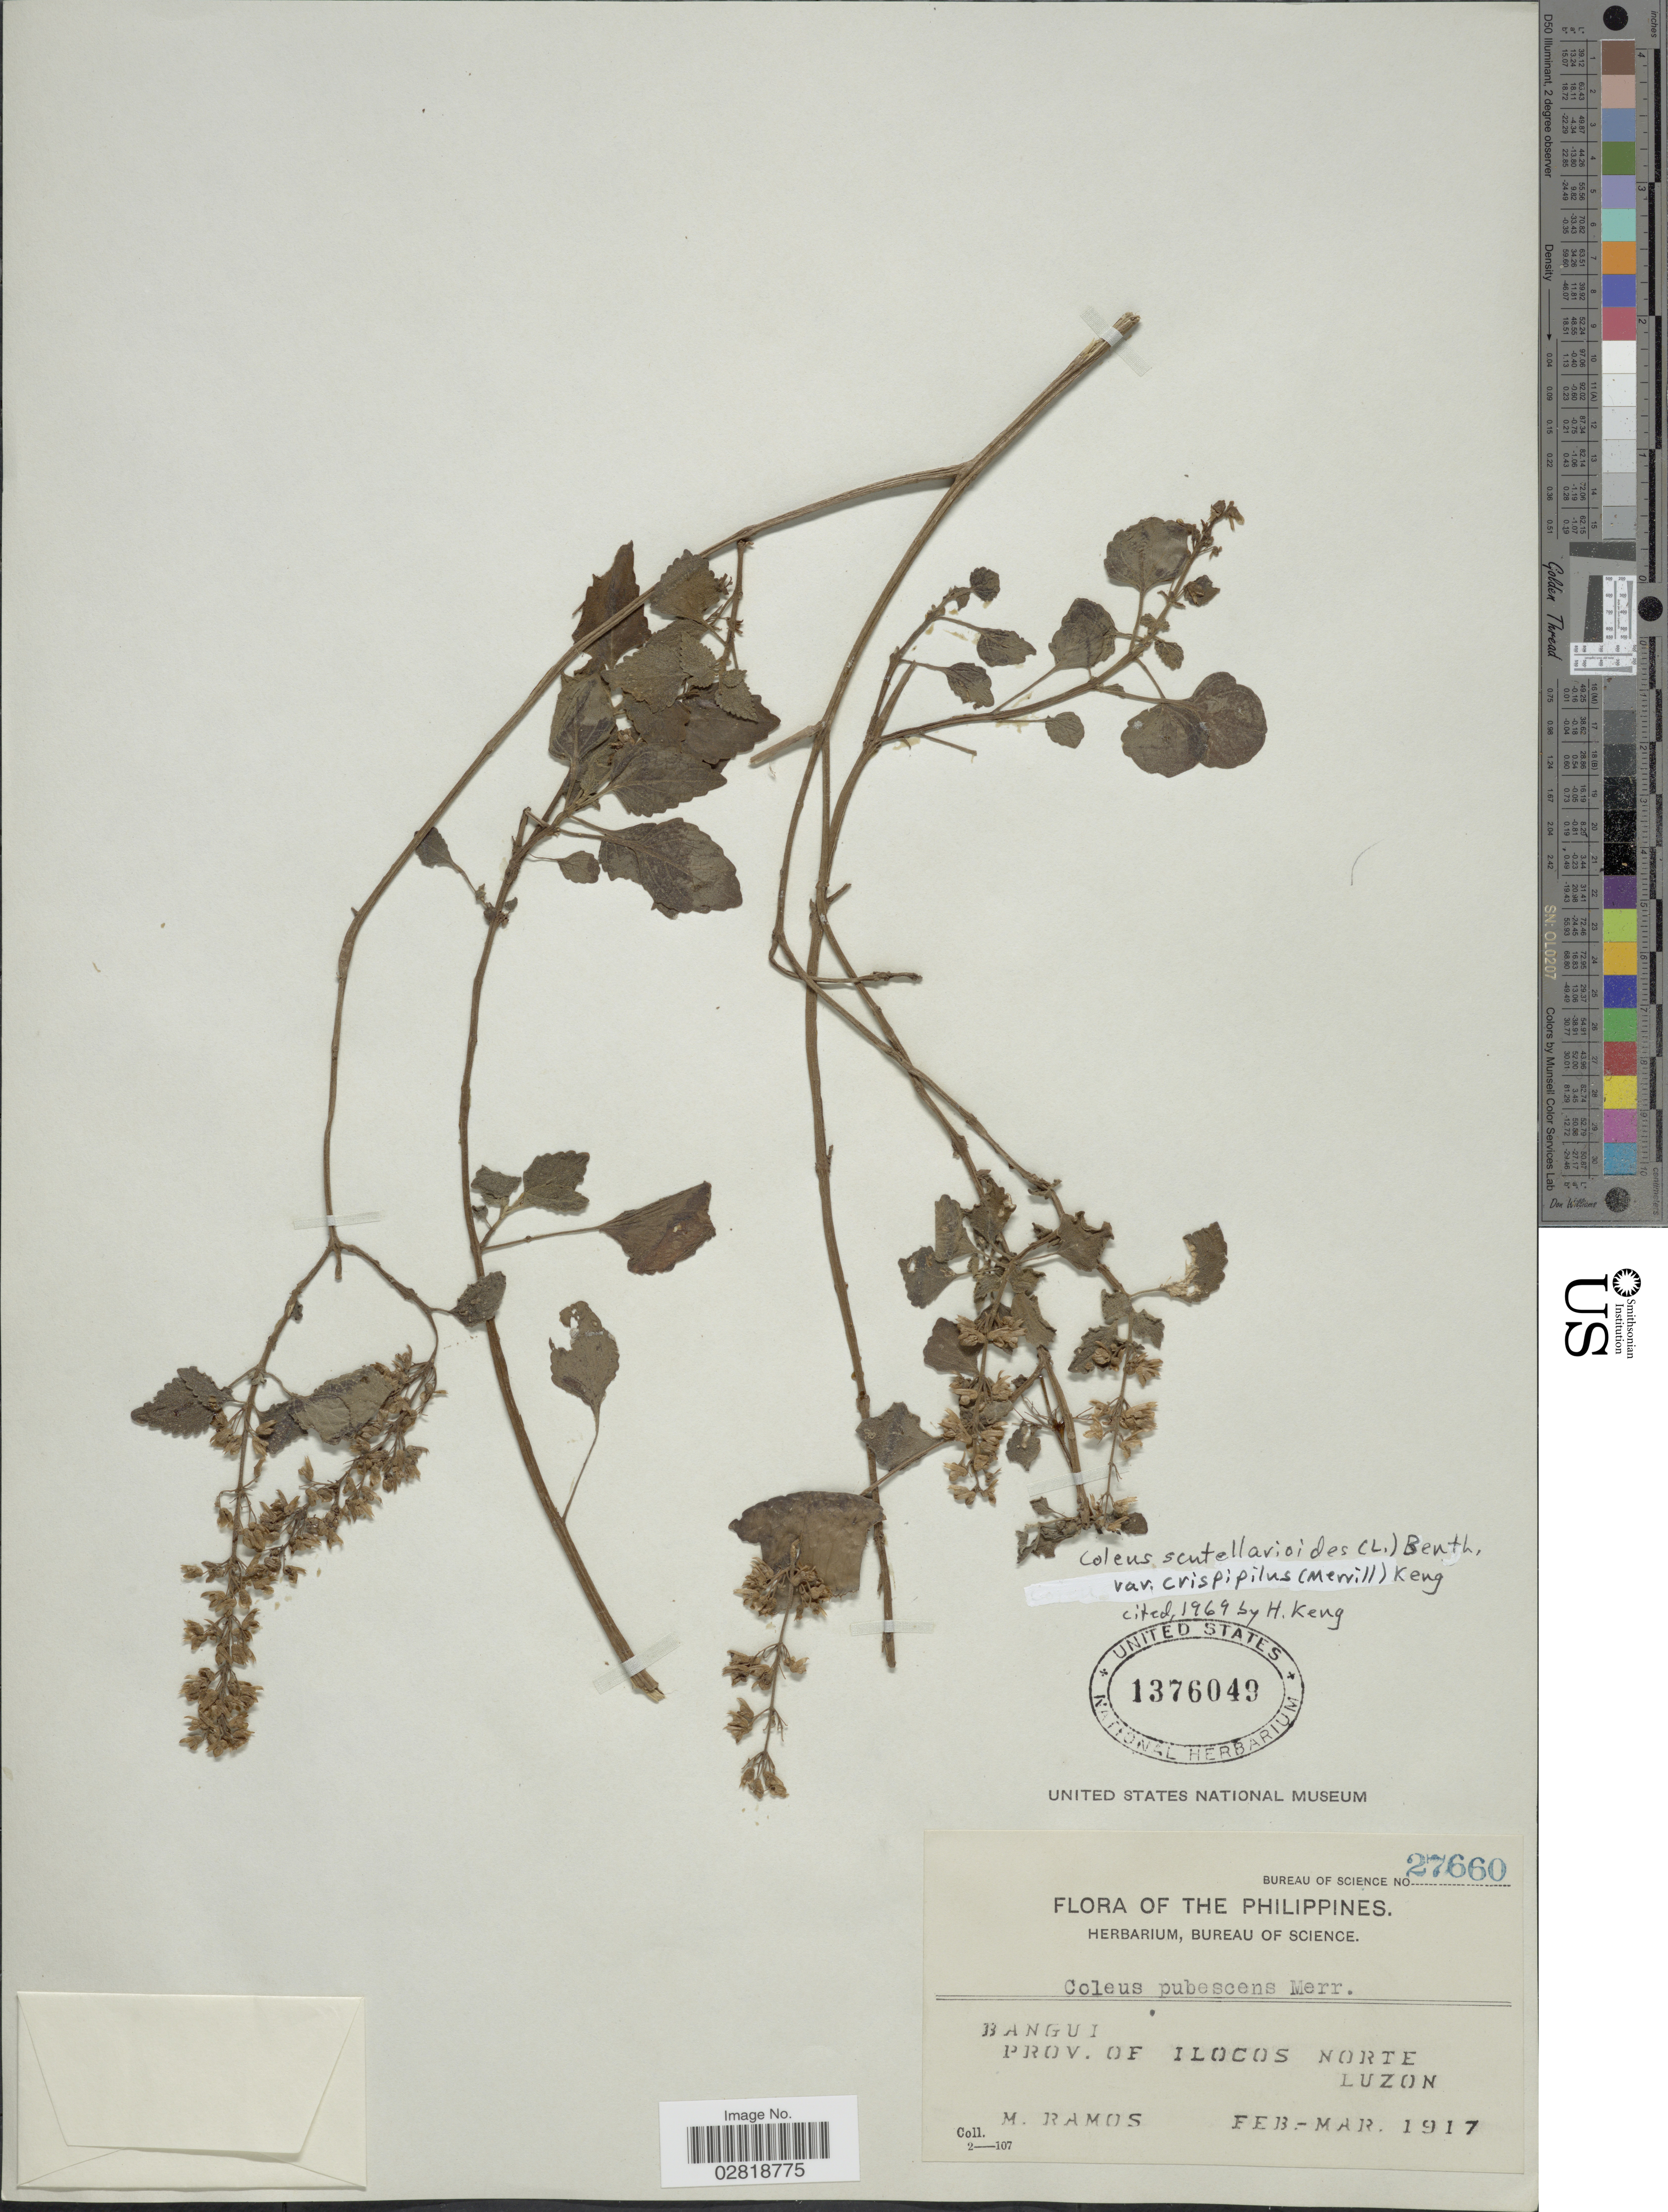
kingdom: Plantae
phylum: Tracheophyta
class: Magnoliopsida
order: Lamiales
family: Lamiaceae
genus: Plectranthus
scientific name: Plectranthus scutellarioides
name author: (L.) R. Br.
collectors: M. Ramos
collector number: Bureau of Science 27660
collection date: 1917-02/1917-03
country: Philippines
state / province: Ilocos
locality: Bangui. Prov. of Ilocos Norte. Luzon.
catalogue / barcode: US 1376049